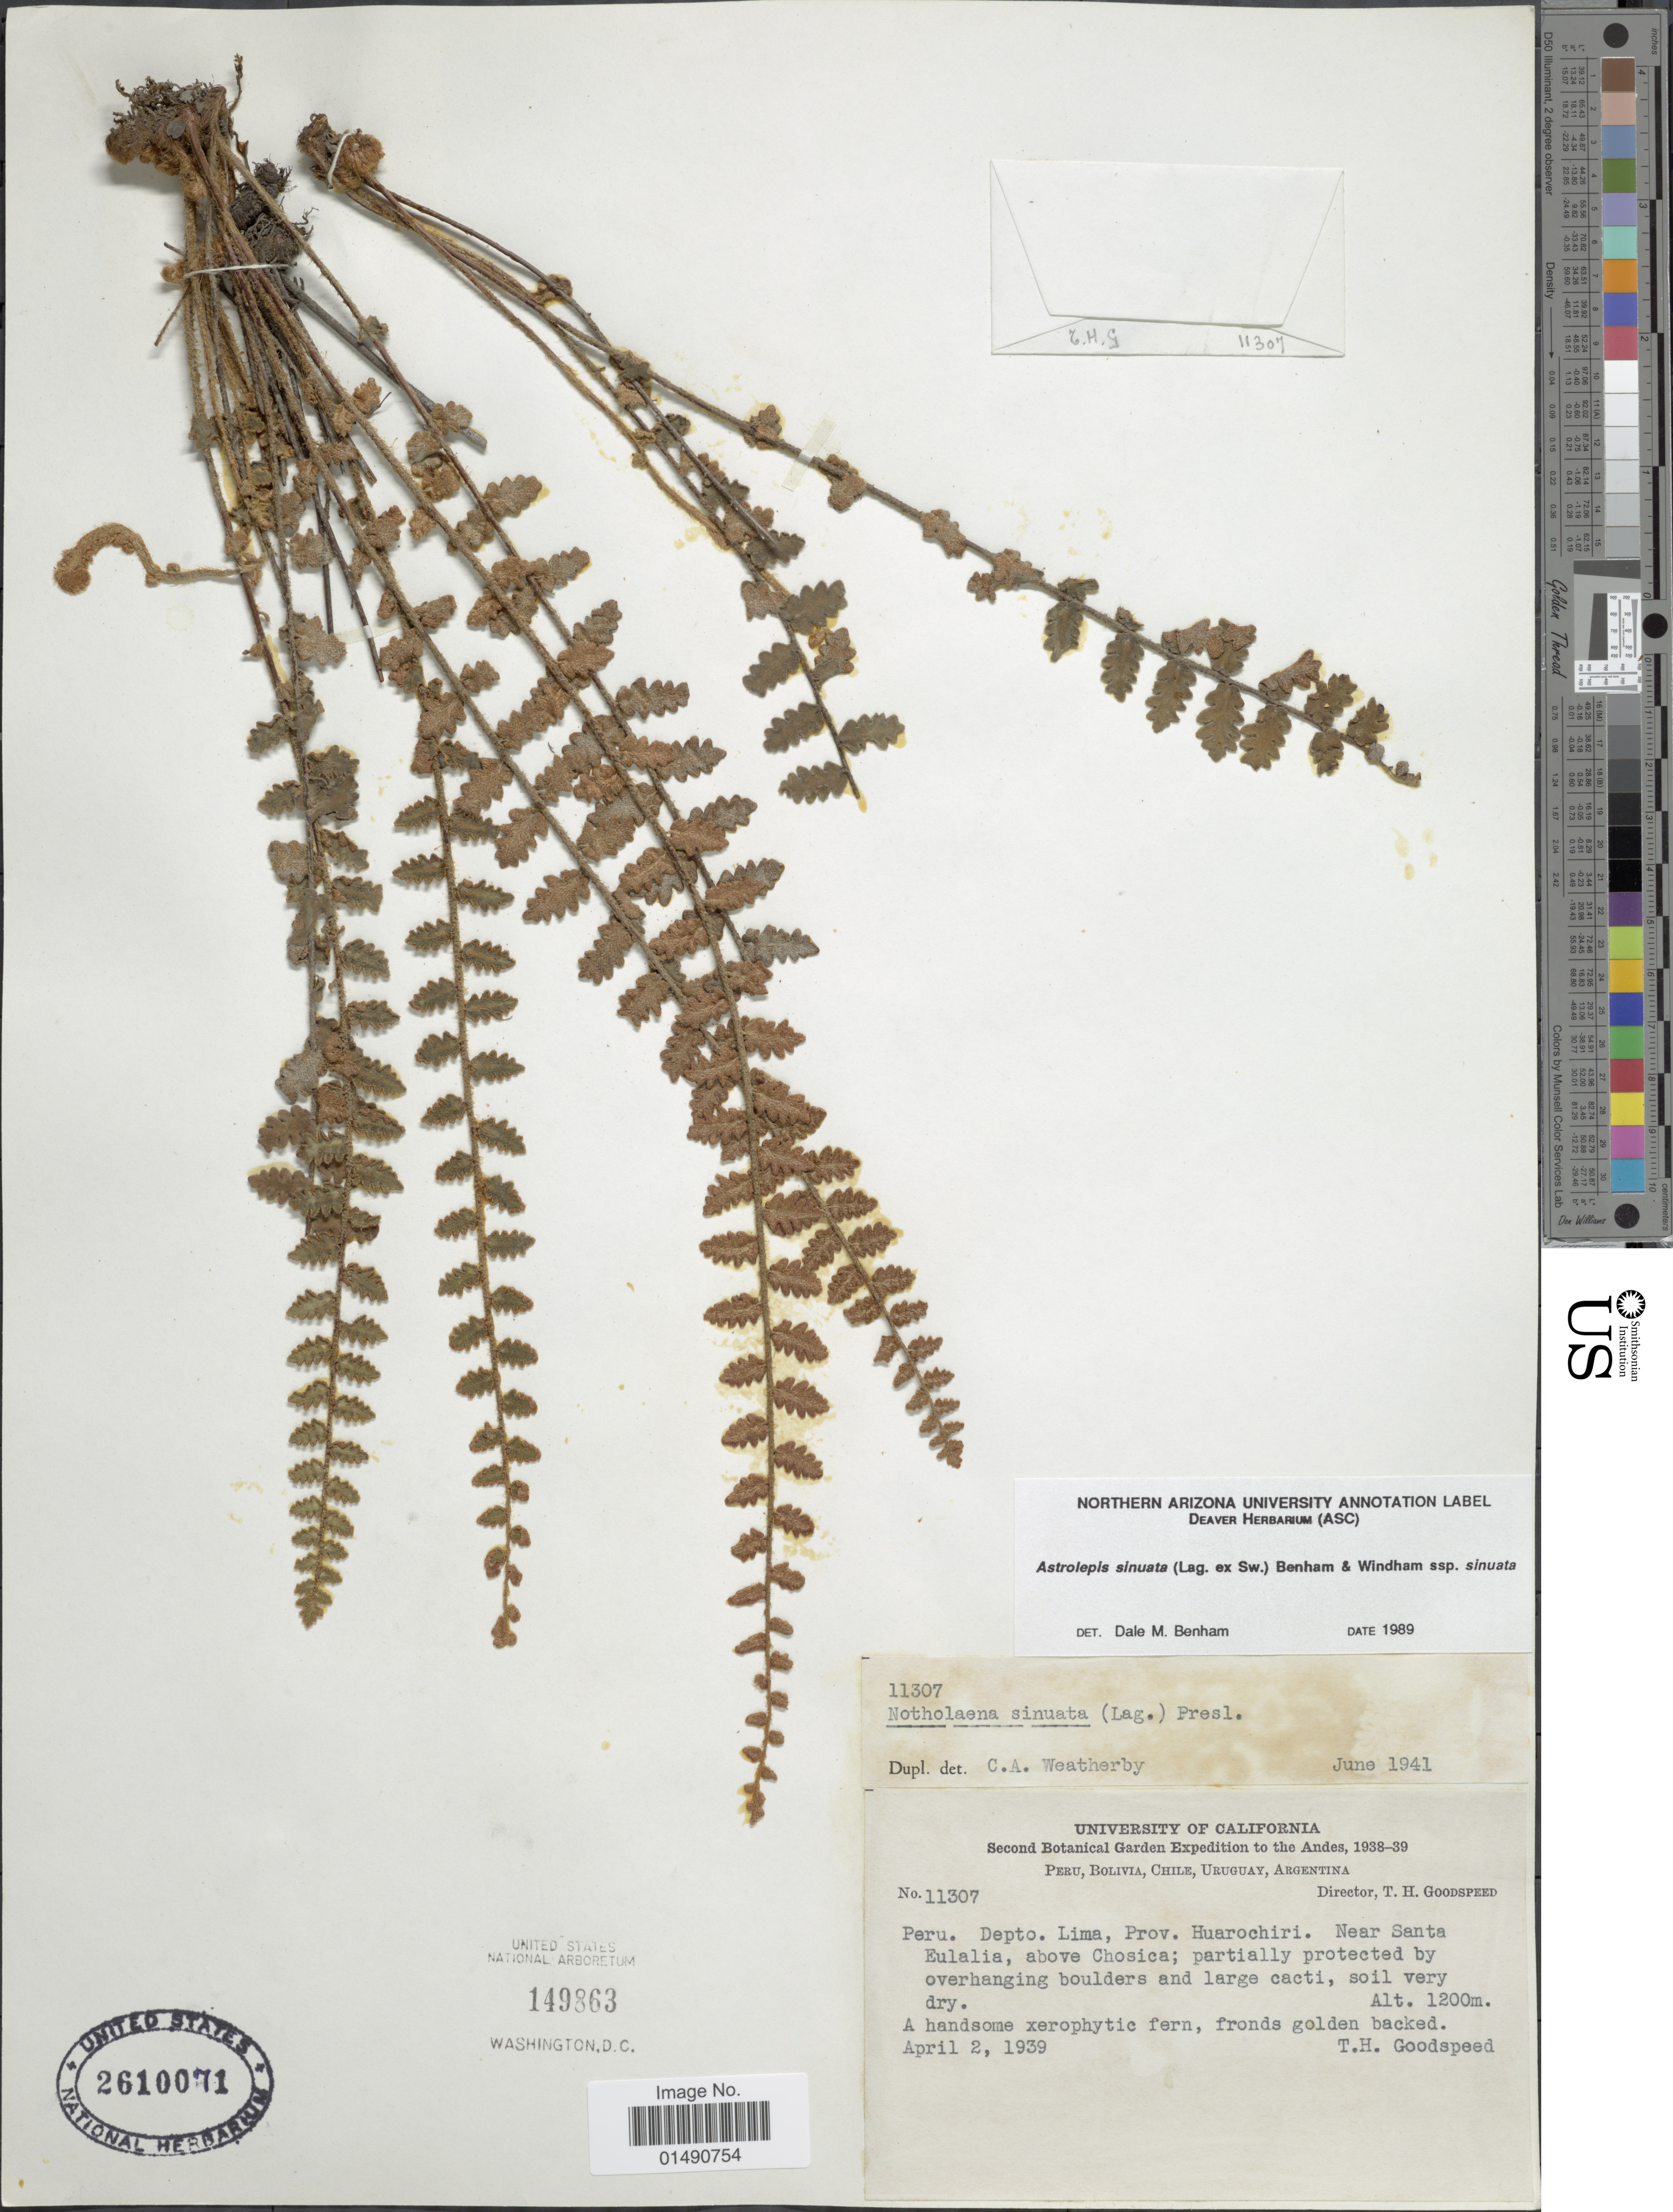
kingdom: Plantae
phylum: Tracheophyta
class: Polypodiopsida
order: Polypodiales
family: Pteridaceae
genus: Astrolepis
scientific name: Astrolepis sinuata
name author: (Lag. ex Sw.) D.M. Benham & Windham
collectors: T. Goodspeed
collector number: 11307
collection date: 1939-04-02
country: Peru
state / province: Lima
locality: Prov. Huarochiri, Near Santa Eulalia, above Chosica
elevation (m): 1200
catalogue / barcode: US 2610071